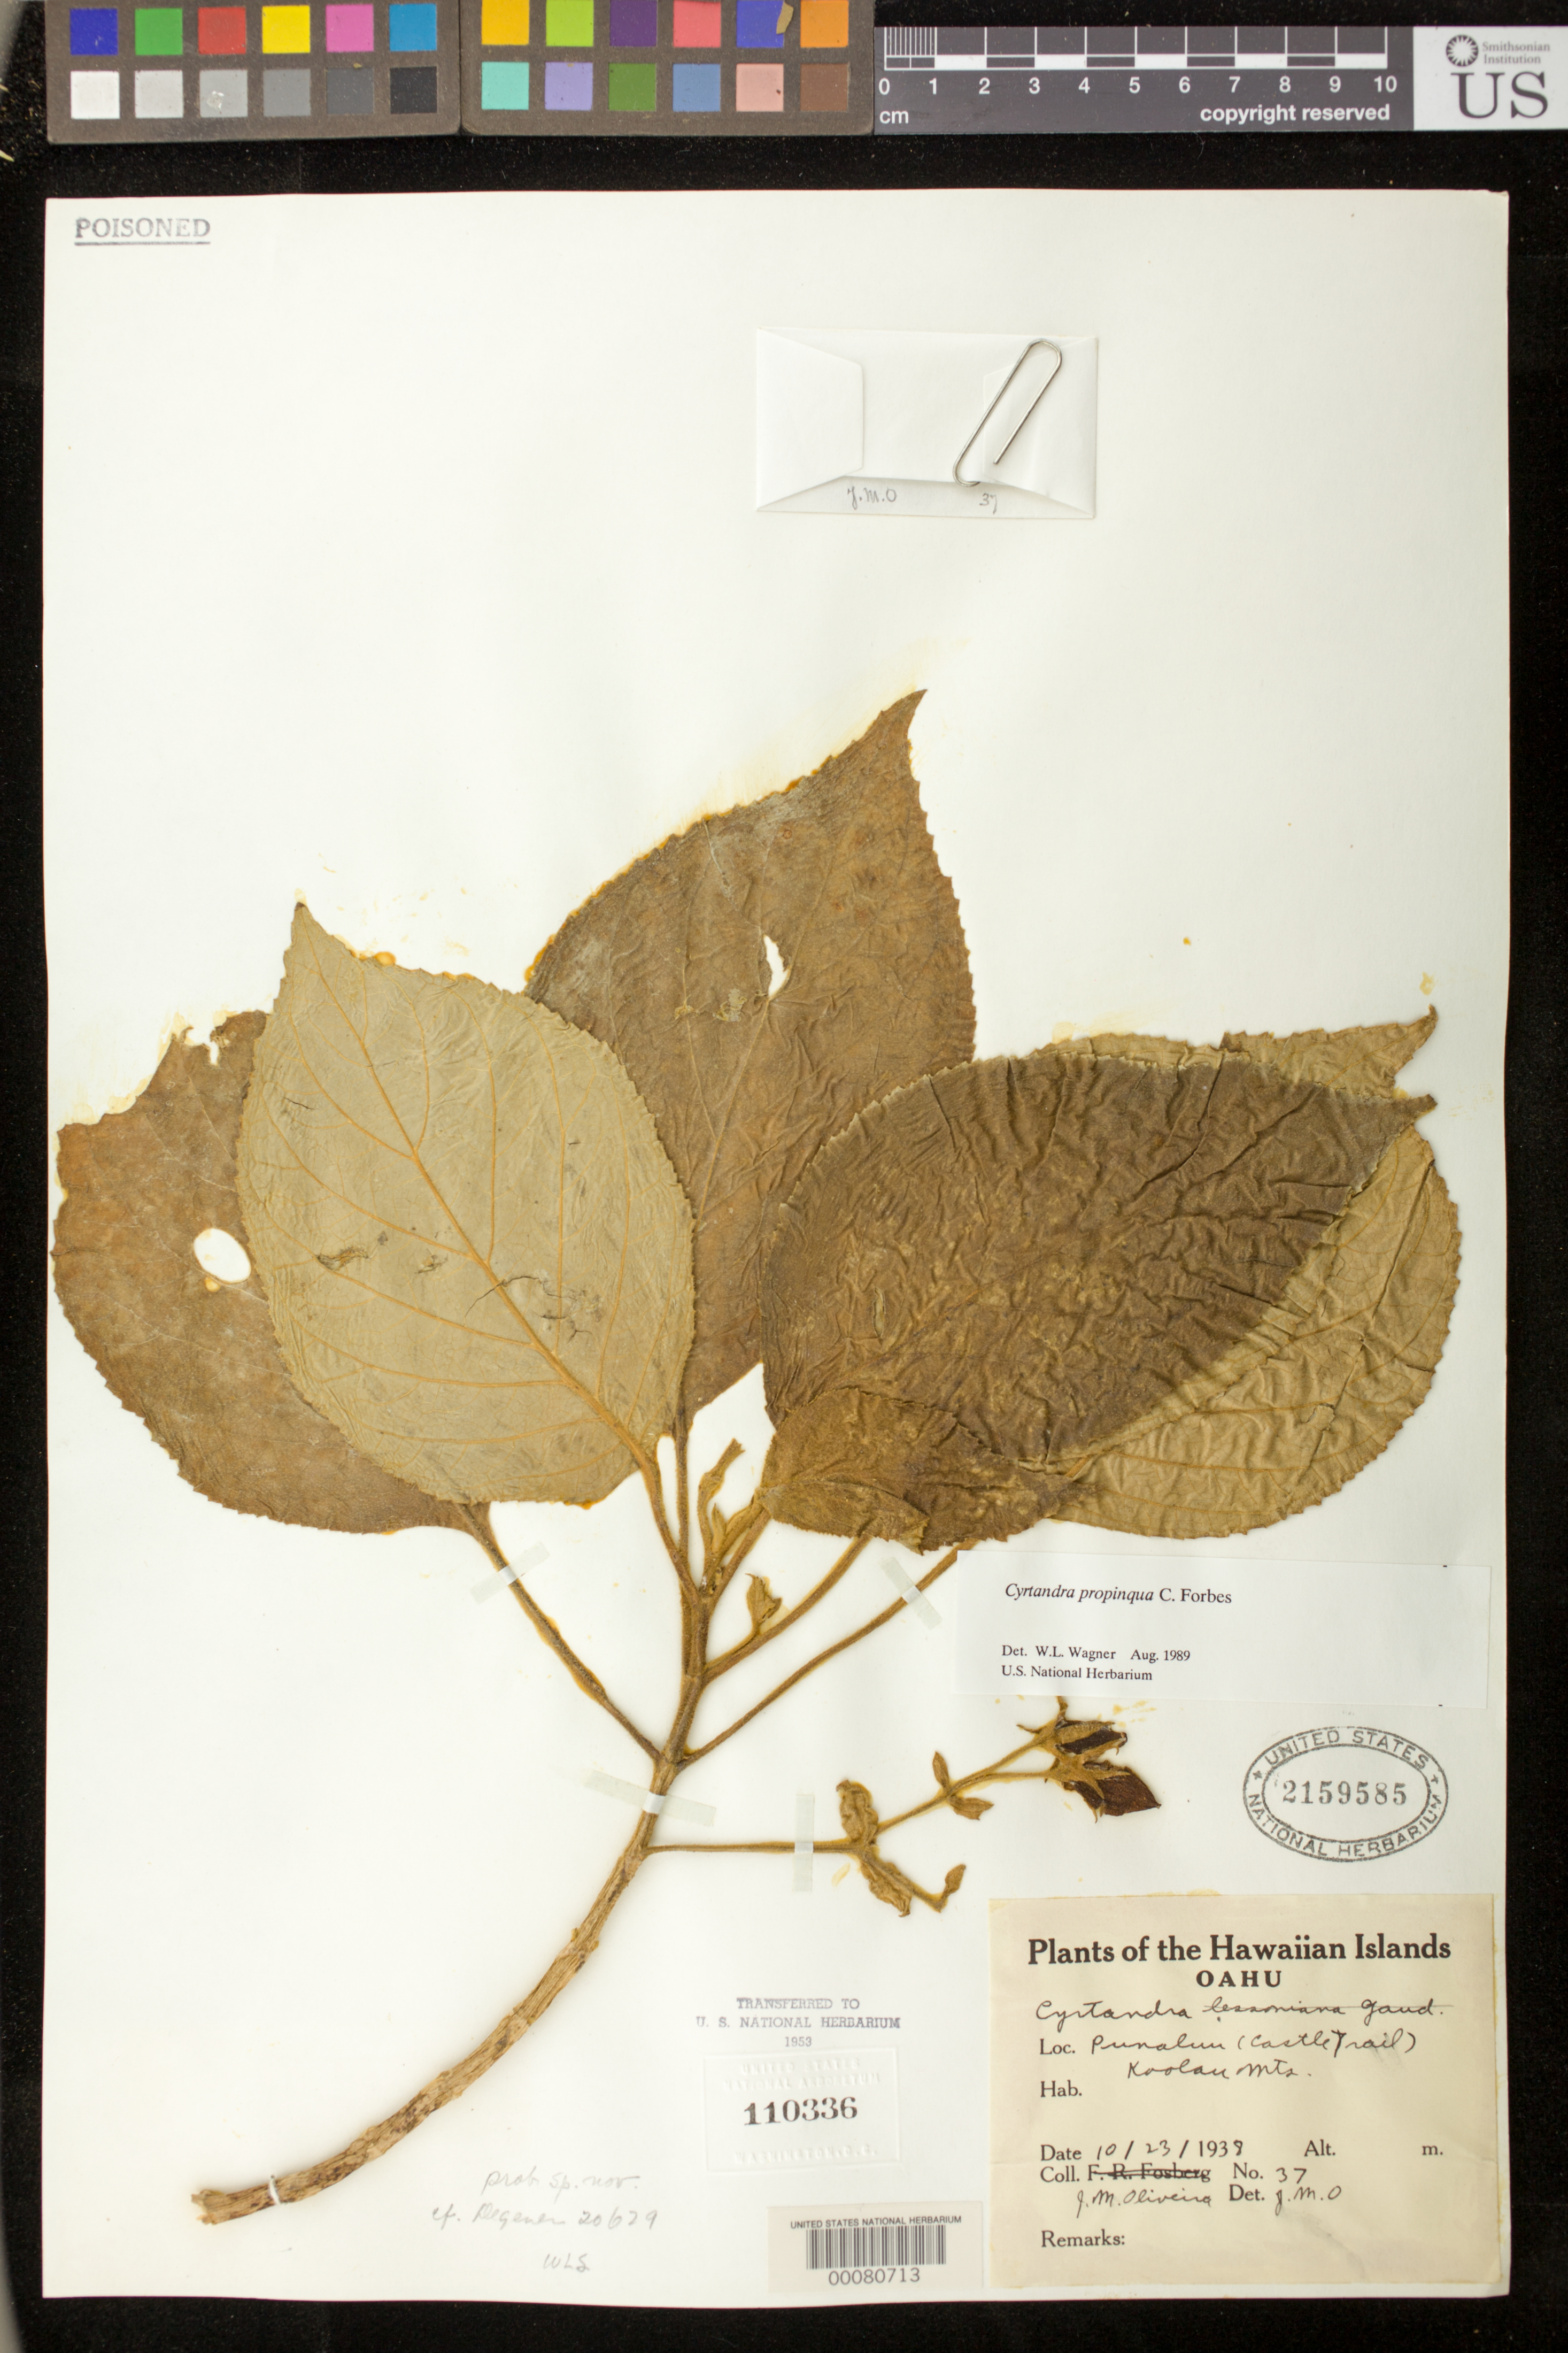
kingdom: Plantae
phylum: Tracheophyta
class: Magnoliopsida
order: Lamiales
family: Gesneriaceae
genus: Cyrtandra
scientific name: Cyrtandra propinqua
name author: C.N. Forbes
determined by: Oliveira, J. M.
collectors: J. Oliveira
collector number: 37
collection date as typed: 23 Oct 1938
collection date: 1938-10-23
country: United States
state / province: Hawaii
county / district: Honolulu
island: Oahu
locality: Punaluu (castle trail), Koolau mts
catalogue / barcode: US 2159585